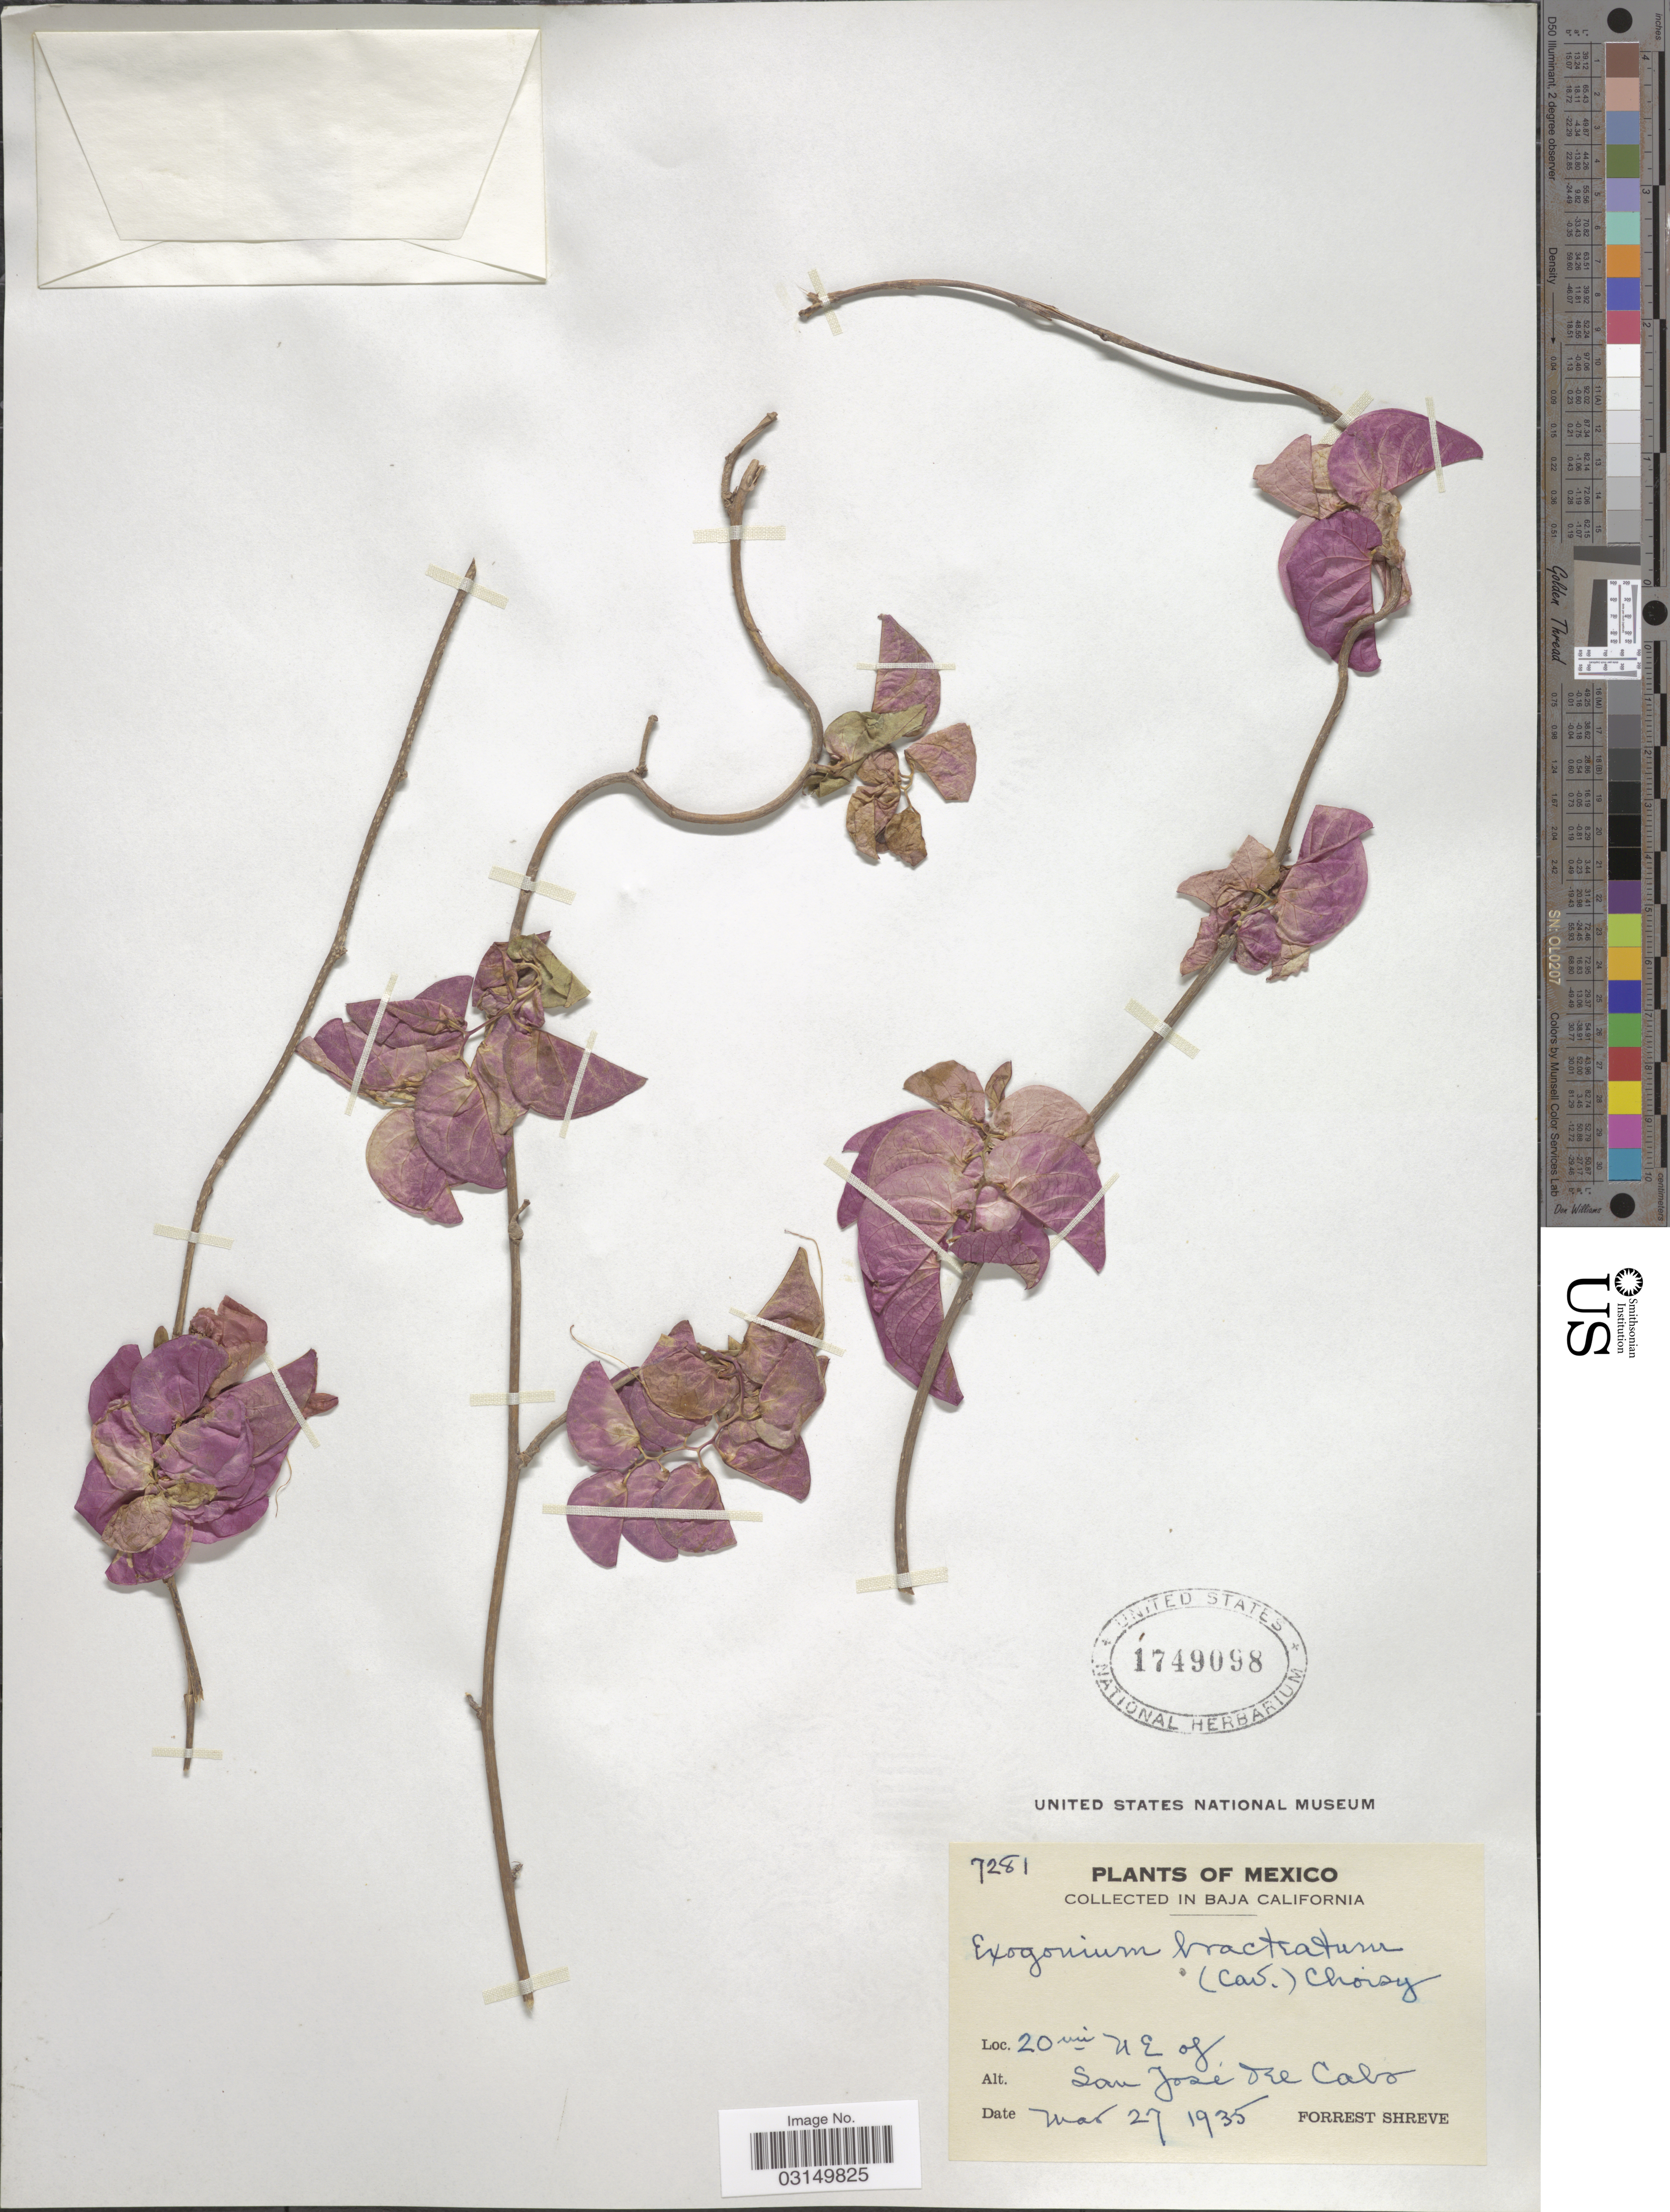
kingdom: Plantae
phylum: Tracheophyta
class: Magnoliopsida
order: Solanales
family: Convolvulaceae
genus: Ipomoea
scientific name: Ipomoea bracteata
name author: Cav.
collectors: F. Shreve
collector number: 7281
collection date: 1935-03-27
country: Mexico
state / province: Baja California Sur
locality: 20 mi NE of San Jose de Cabo.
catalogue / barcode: US 1749098